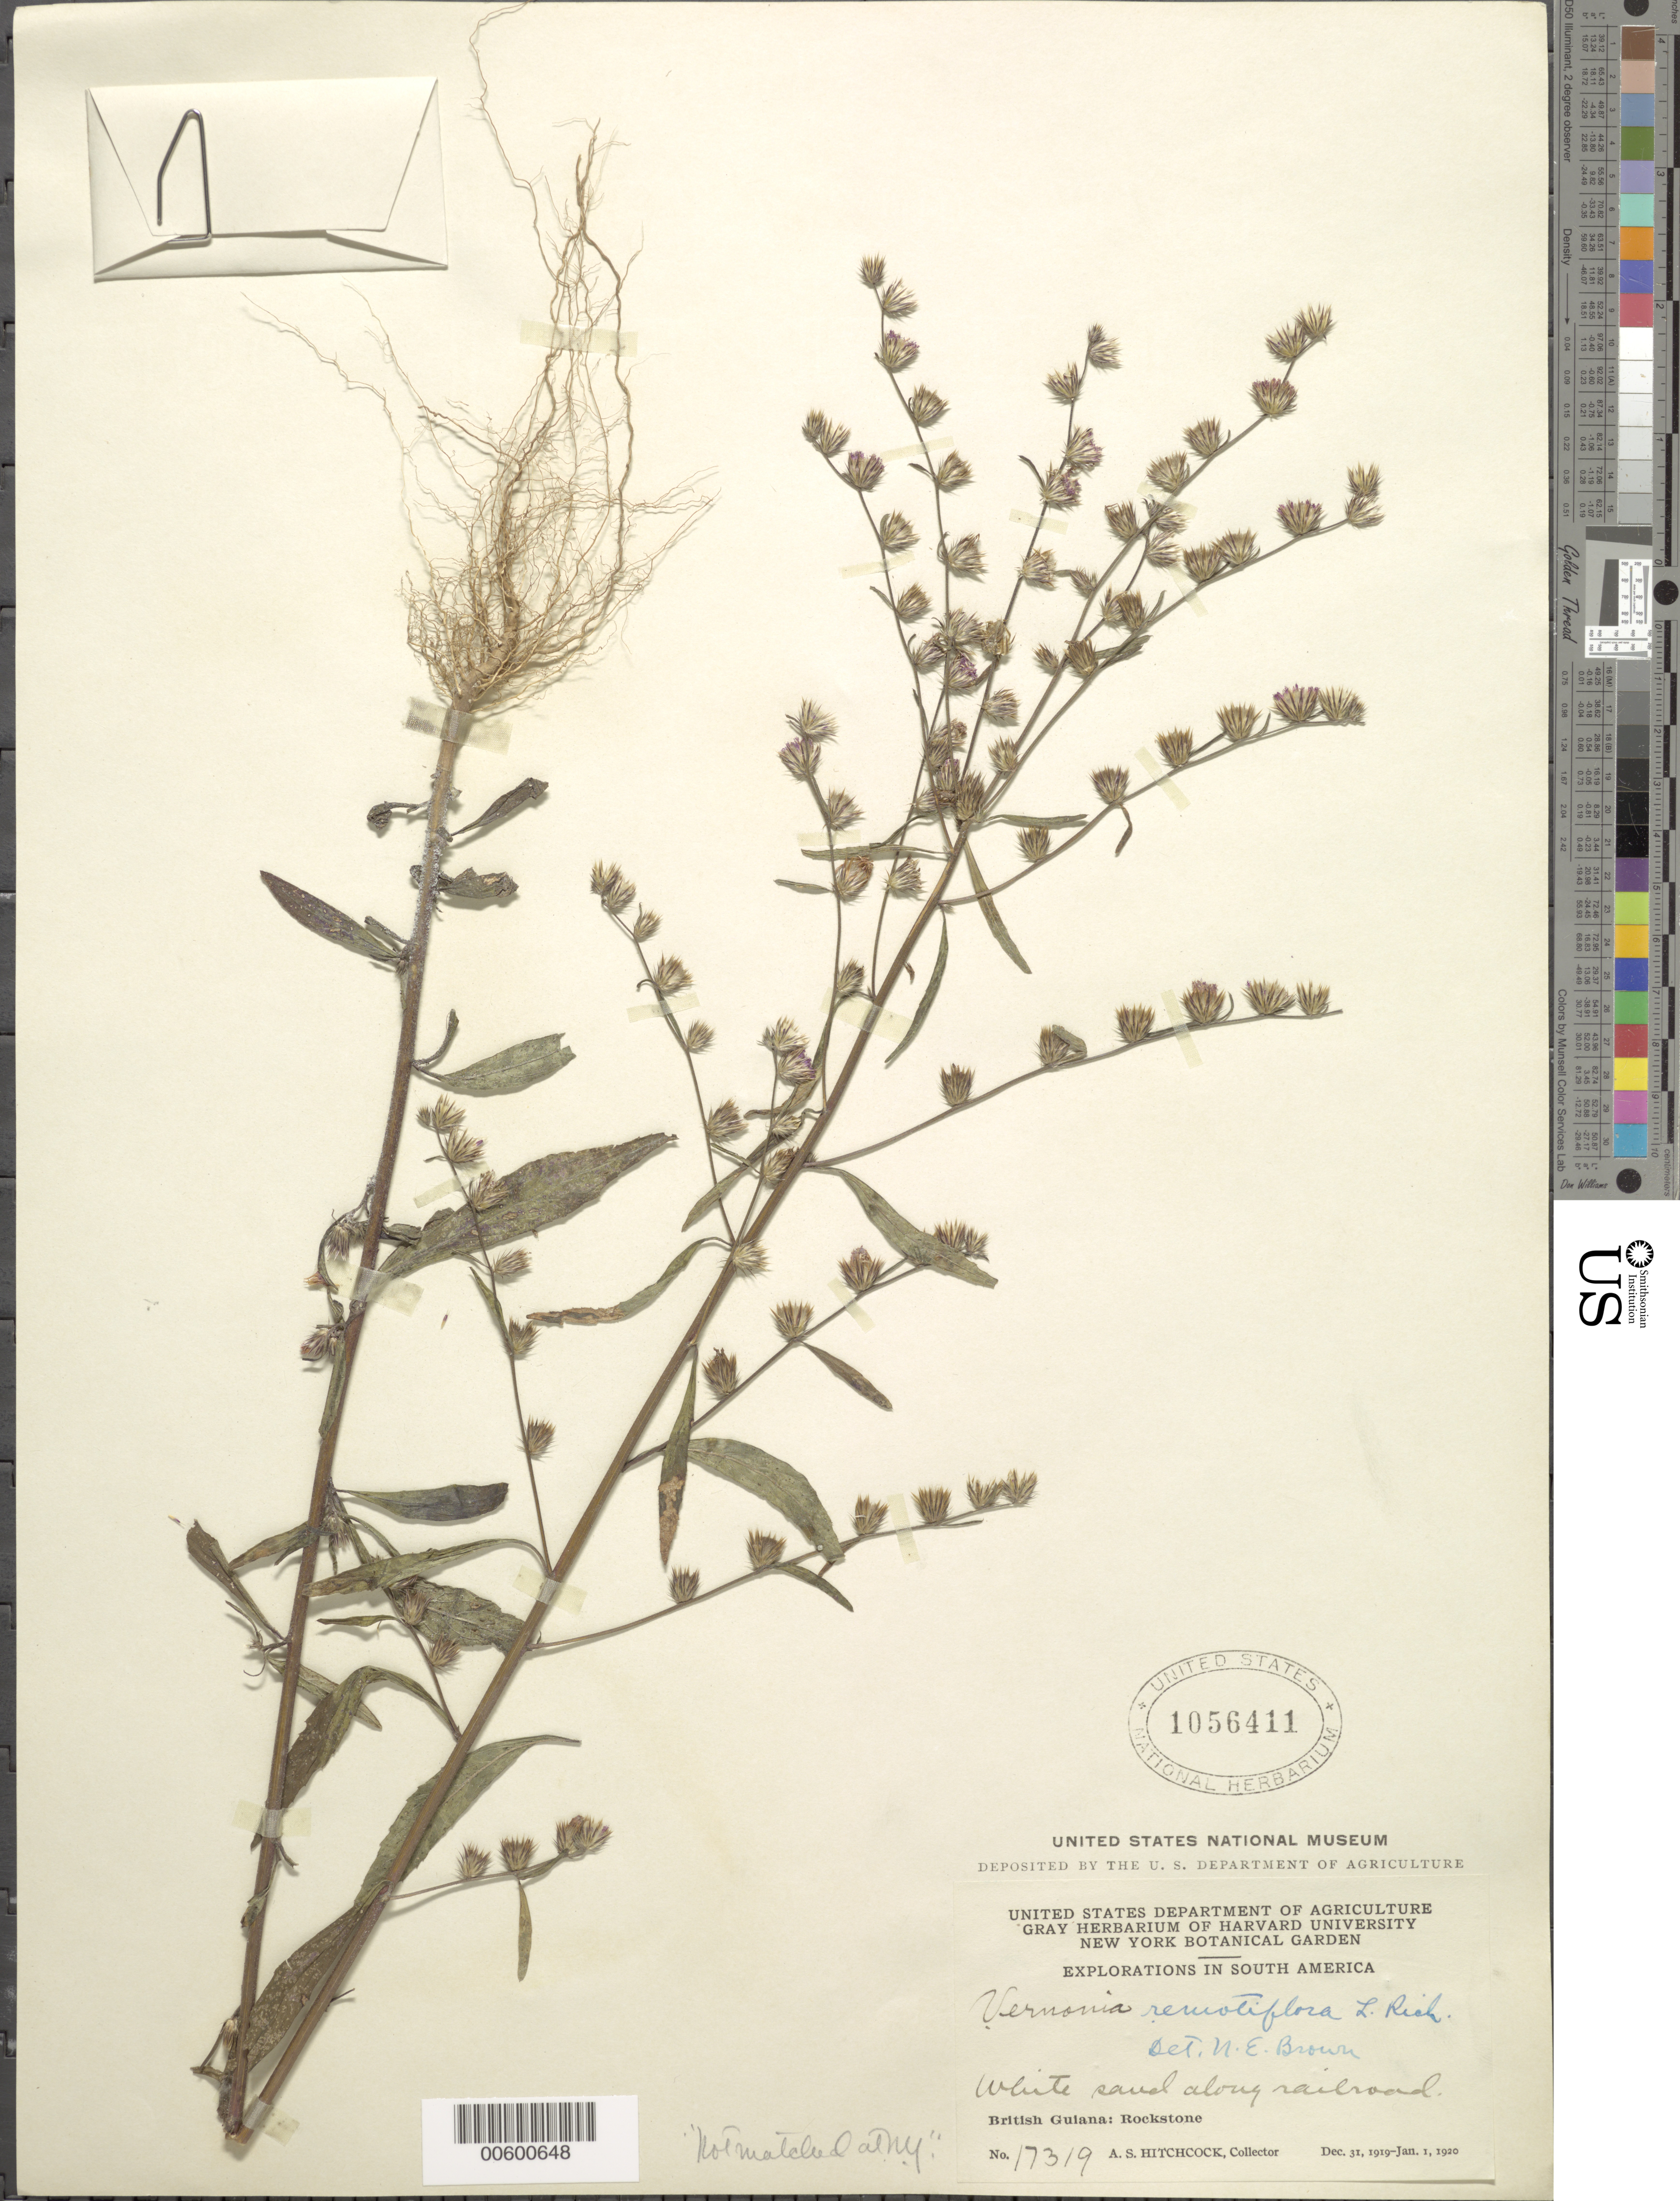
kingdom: Plantae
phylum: Tracheophyta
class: Magnoliopsida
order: Asterales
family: Asteraceae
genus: Lepidaploa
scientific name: Lepidaploa remotiflora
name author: (Rich.) H. Rob.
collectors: A. S. Hitchcock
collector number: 17319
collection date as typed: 31-Dec-19 to 1-Jan-20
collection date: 1919-12-31/1920-01-01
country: Guyana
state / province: U. Demerara-Berbice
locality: Rockstone, on the Essequibo River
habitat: White sand along railroad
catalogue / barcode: US 1056411